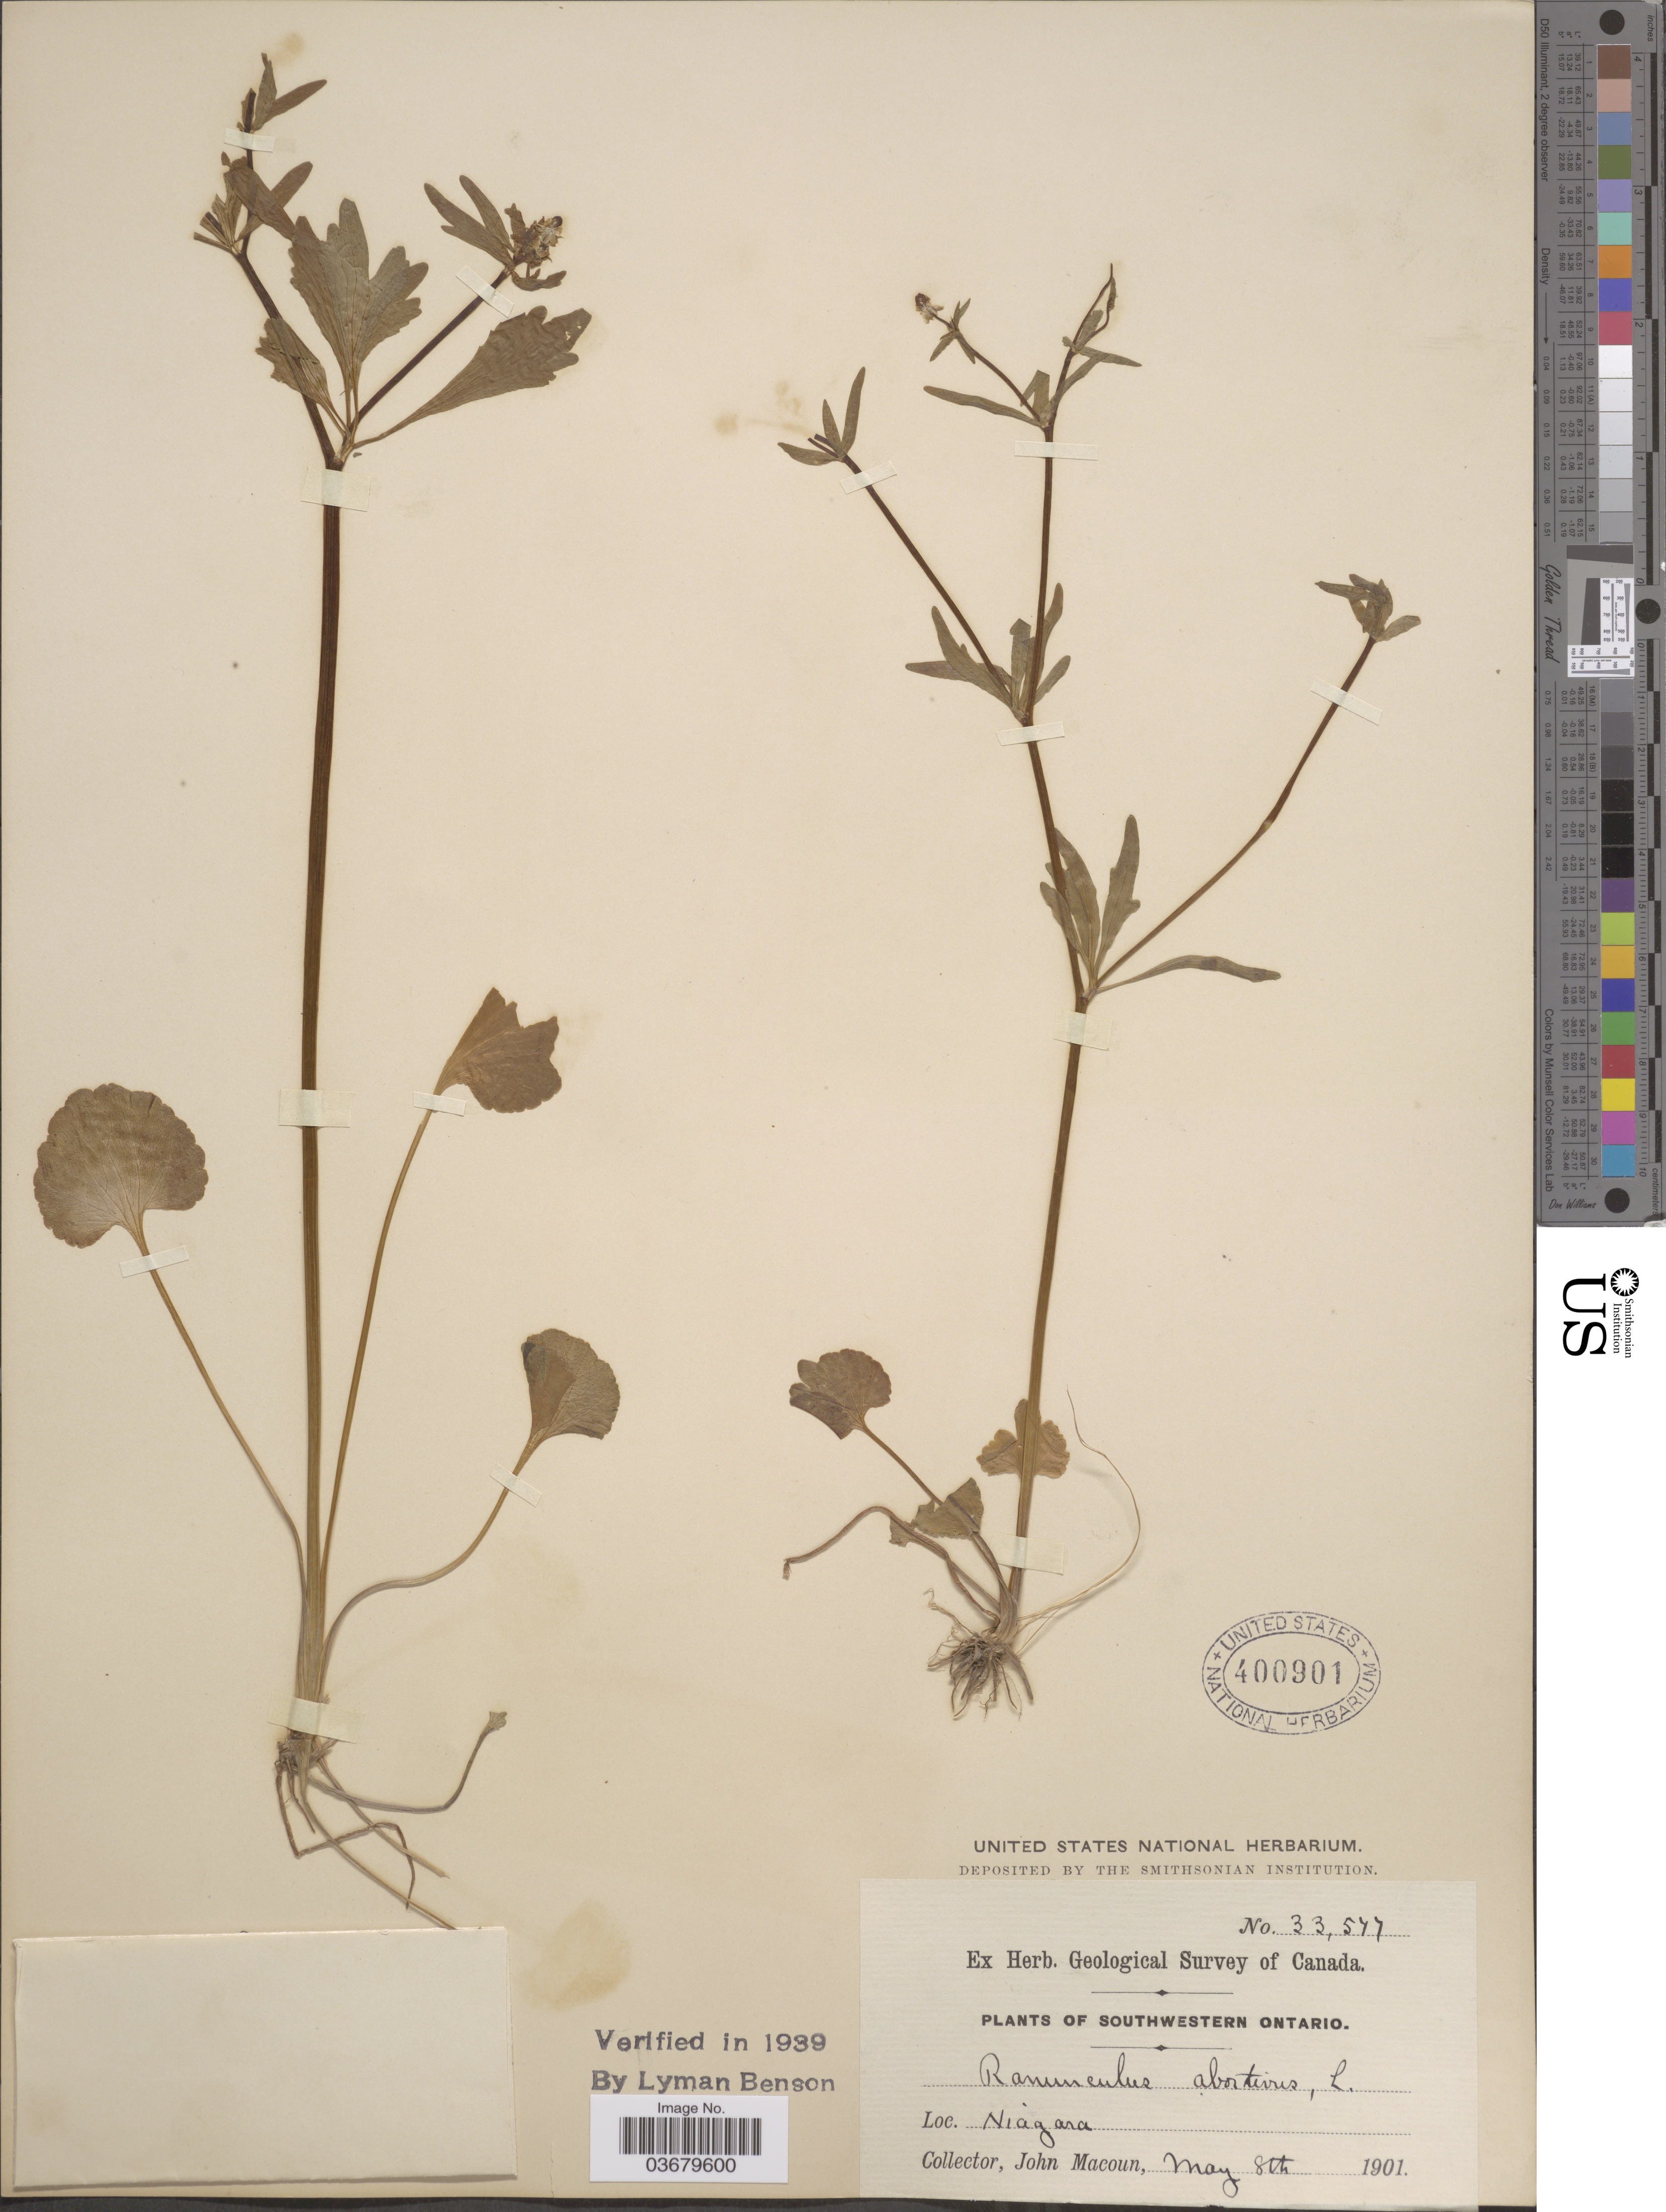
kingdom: Plantae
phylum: Tracheophyta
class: Magnoliopsida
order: Ranunculales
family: Ranunculaceae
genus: Ranunculus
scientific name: Ranunculus abortivus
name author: L.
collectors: J. Macoun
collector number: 33577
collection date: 1901-05-08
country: Canada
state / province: Ontario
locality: Southwestern Ontario. Niagara.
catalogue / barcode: US 400901